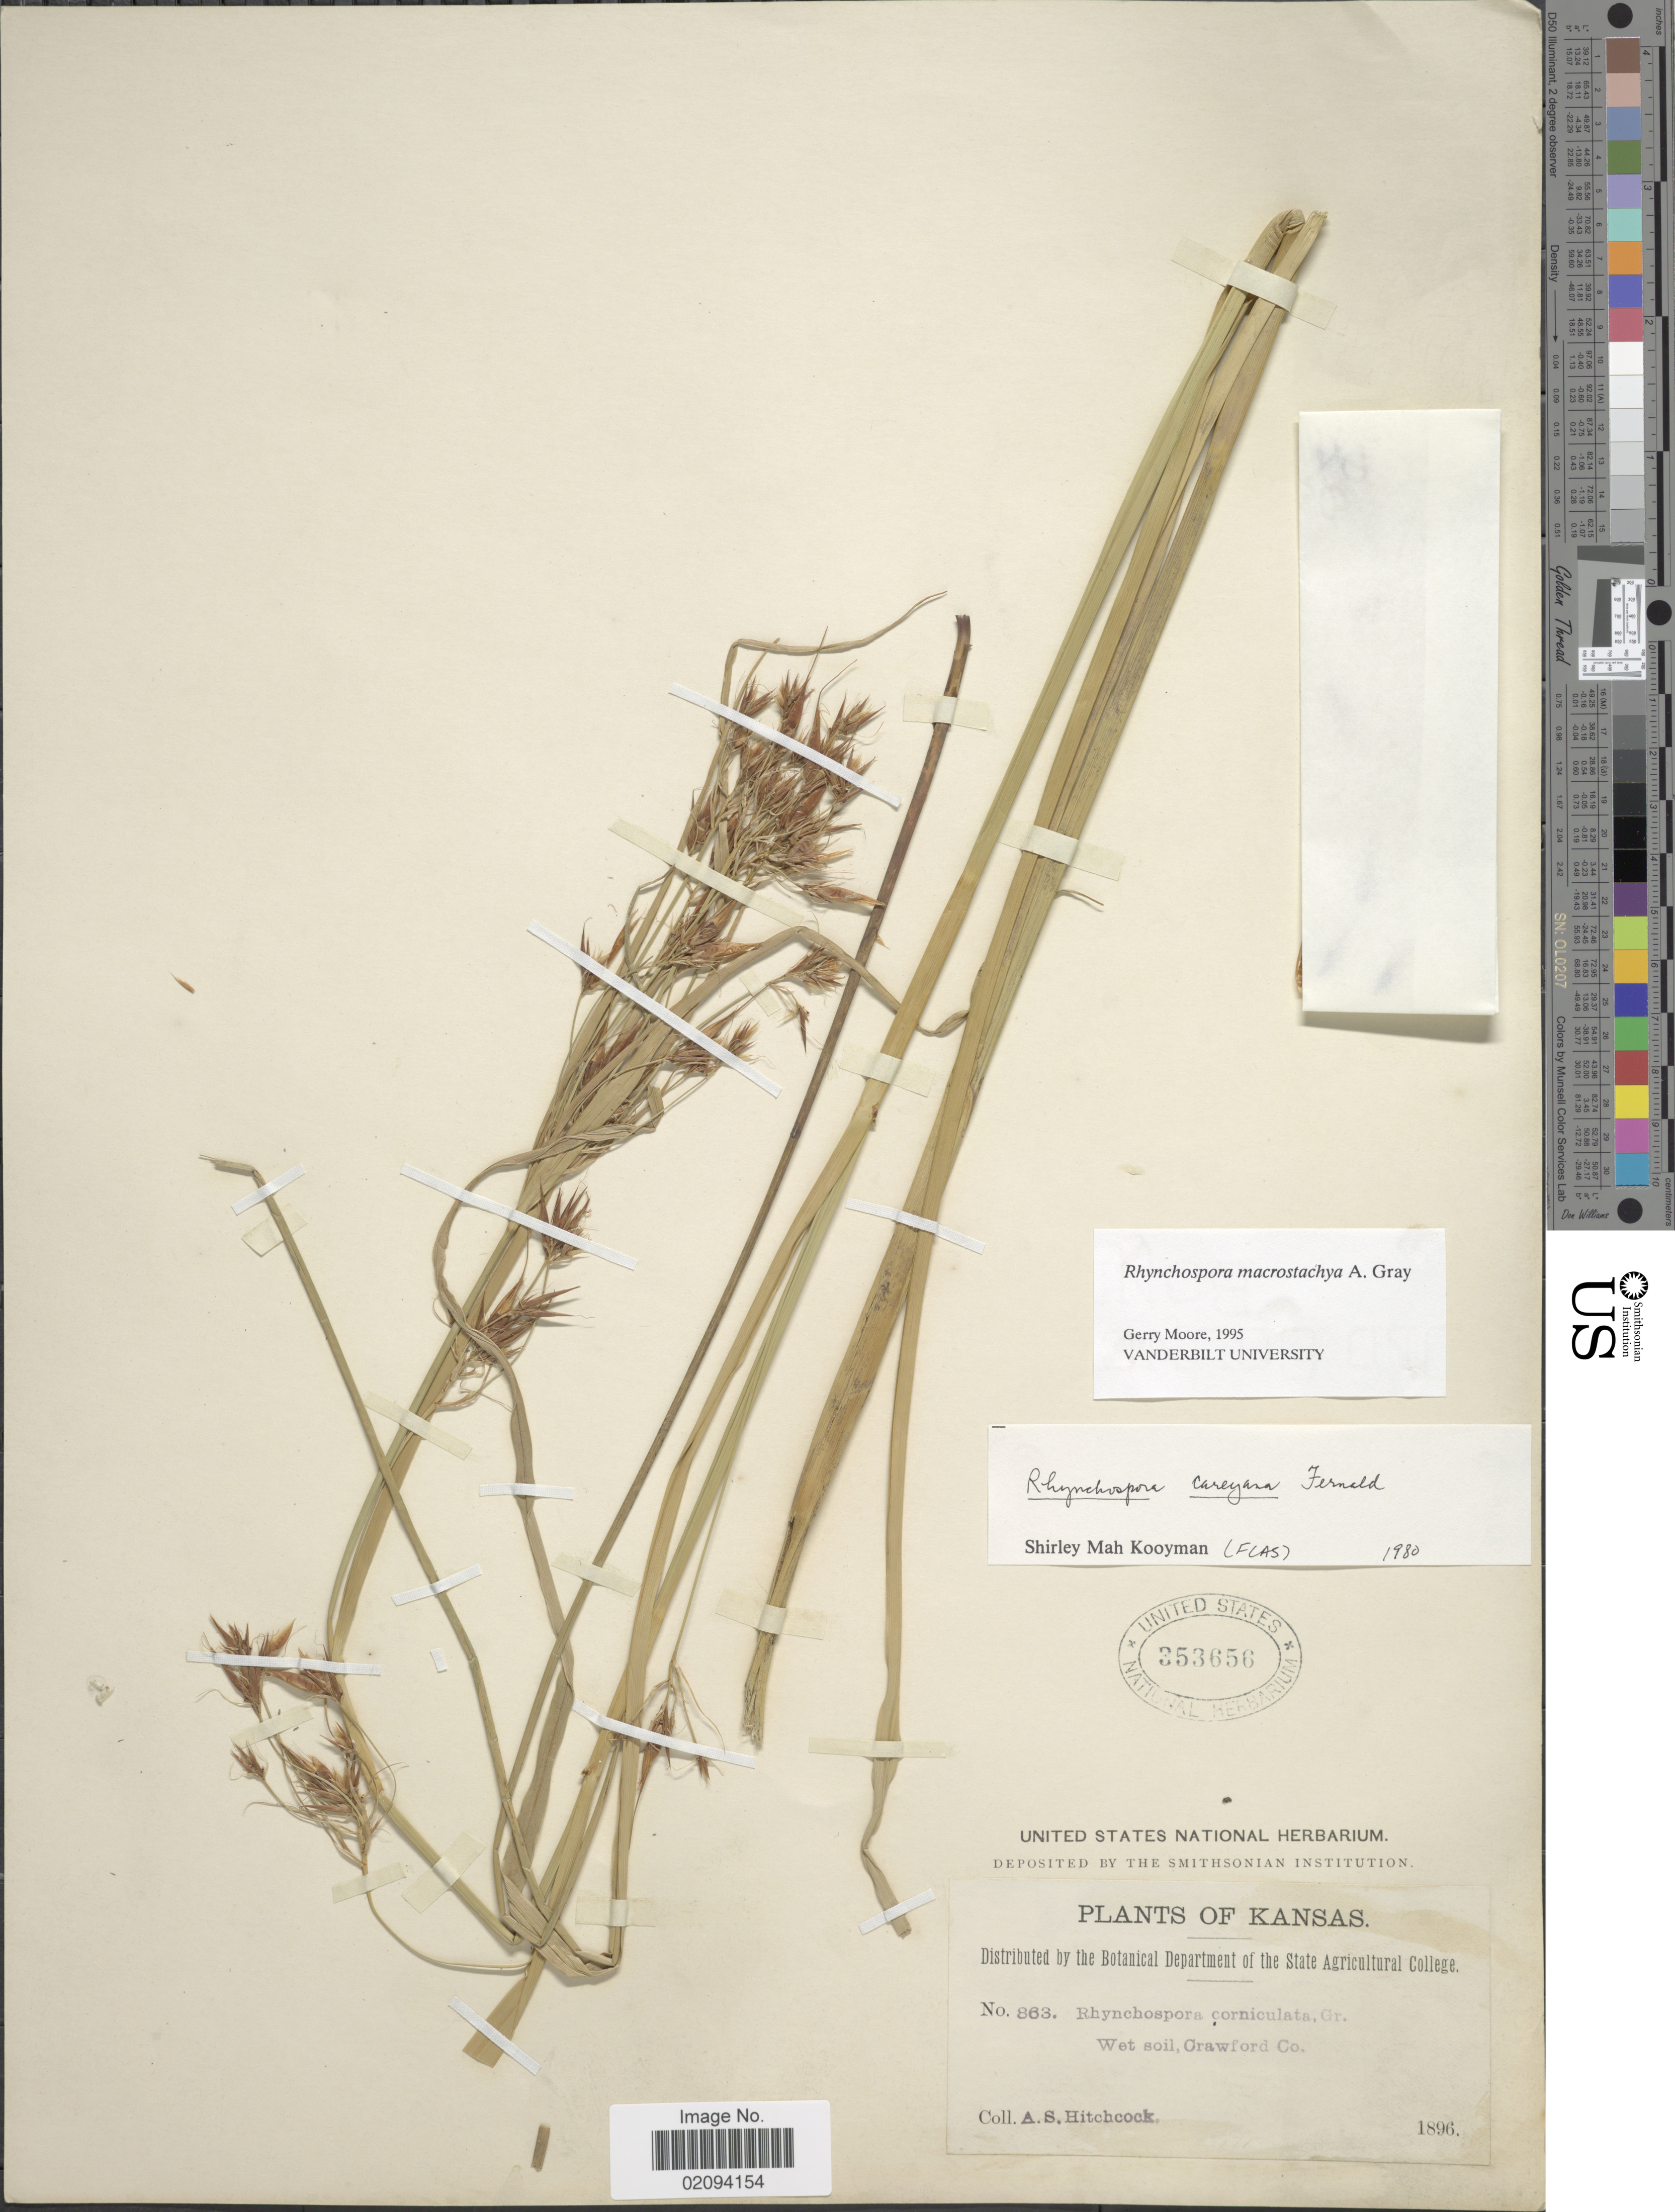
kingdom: Plantae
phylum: Tracheophyta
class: Liliopsida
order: Poales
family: Cyperaceae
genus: Rhynchospora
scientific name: Rhynchospora macrostachya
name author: Torr. ex A. Gray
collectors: A. S. Hitchcock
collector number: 863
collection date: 1896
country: United States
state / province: Kansas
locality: Wet soil, Crawford Co.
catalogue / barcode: US 353656